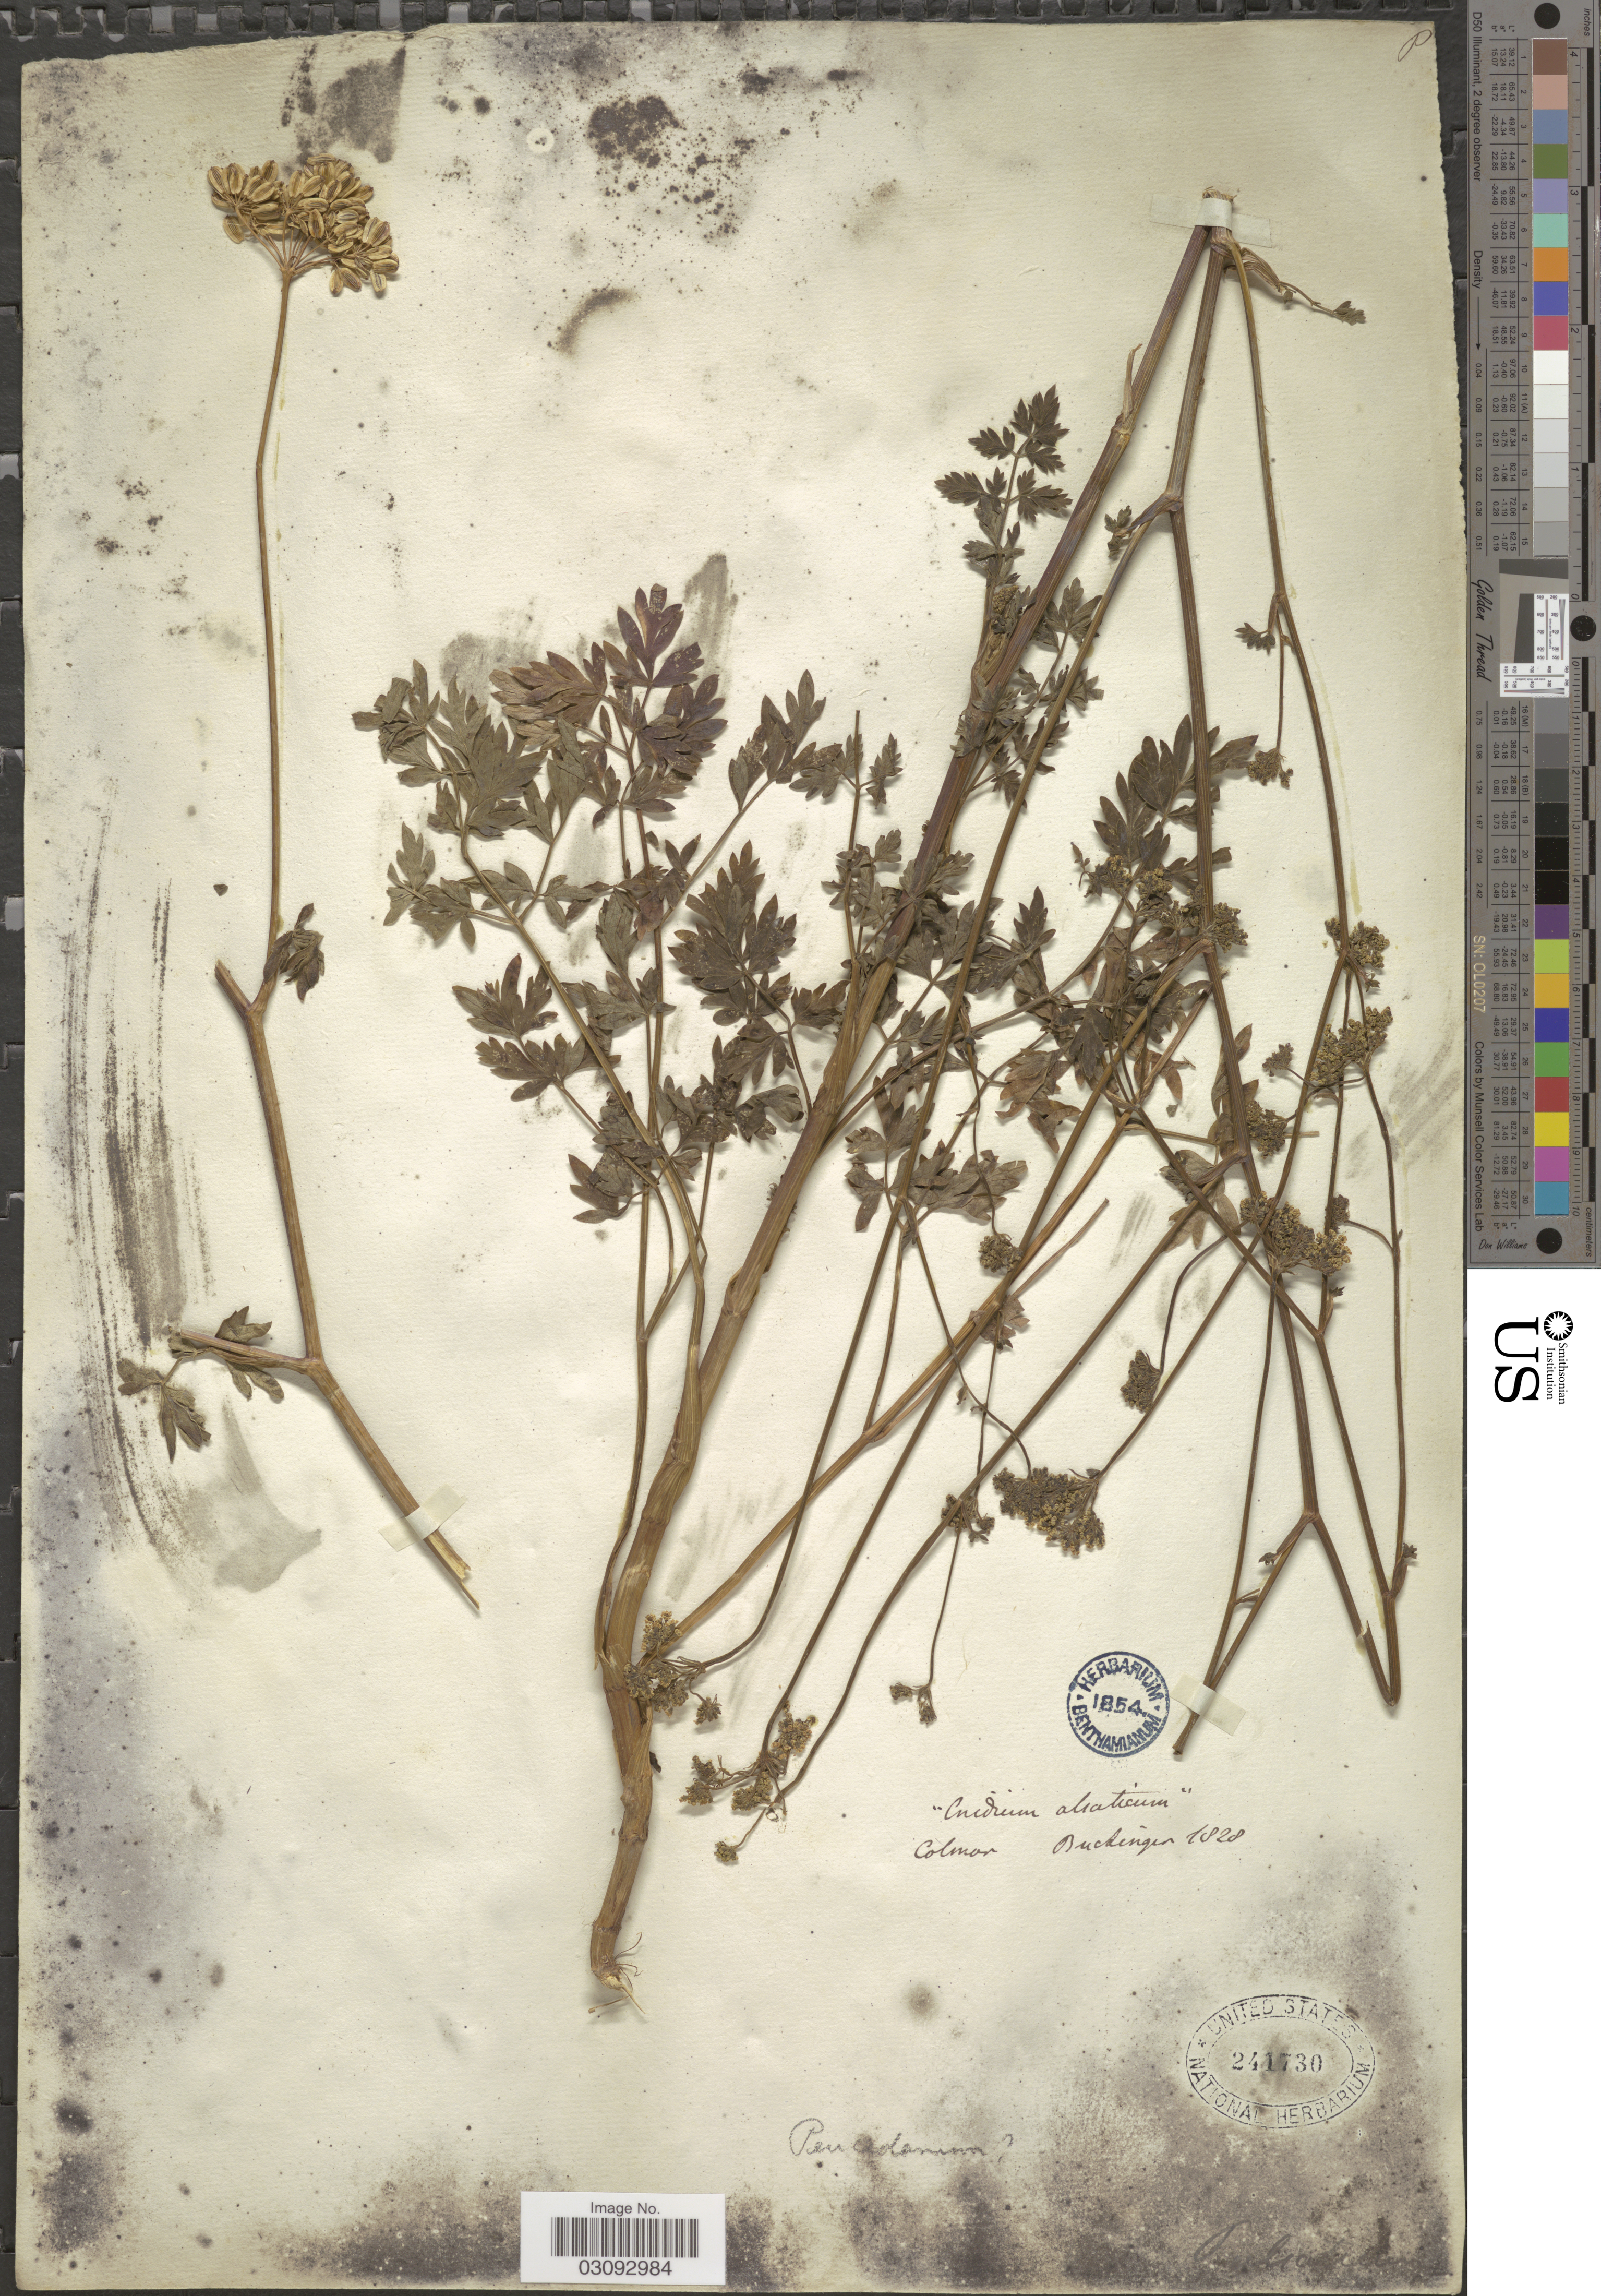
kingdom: Plantae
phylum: Tracheophyta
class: Magnoliopsida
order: Apiales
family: Apiaceae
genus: Peucedanum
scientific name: Peucedanum sp.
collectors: J. D. Buchinger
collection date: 1828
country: France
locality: Colmar.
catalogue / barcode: US 244730